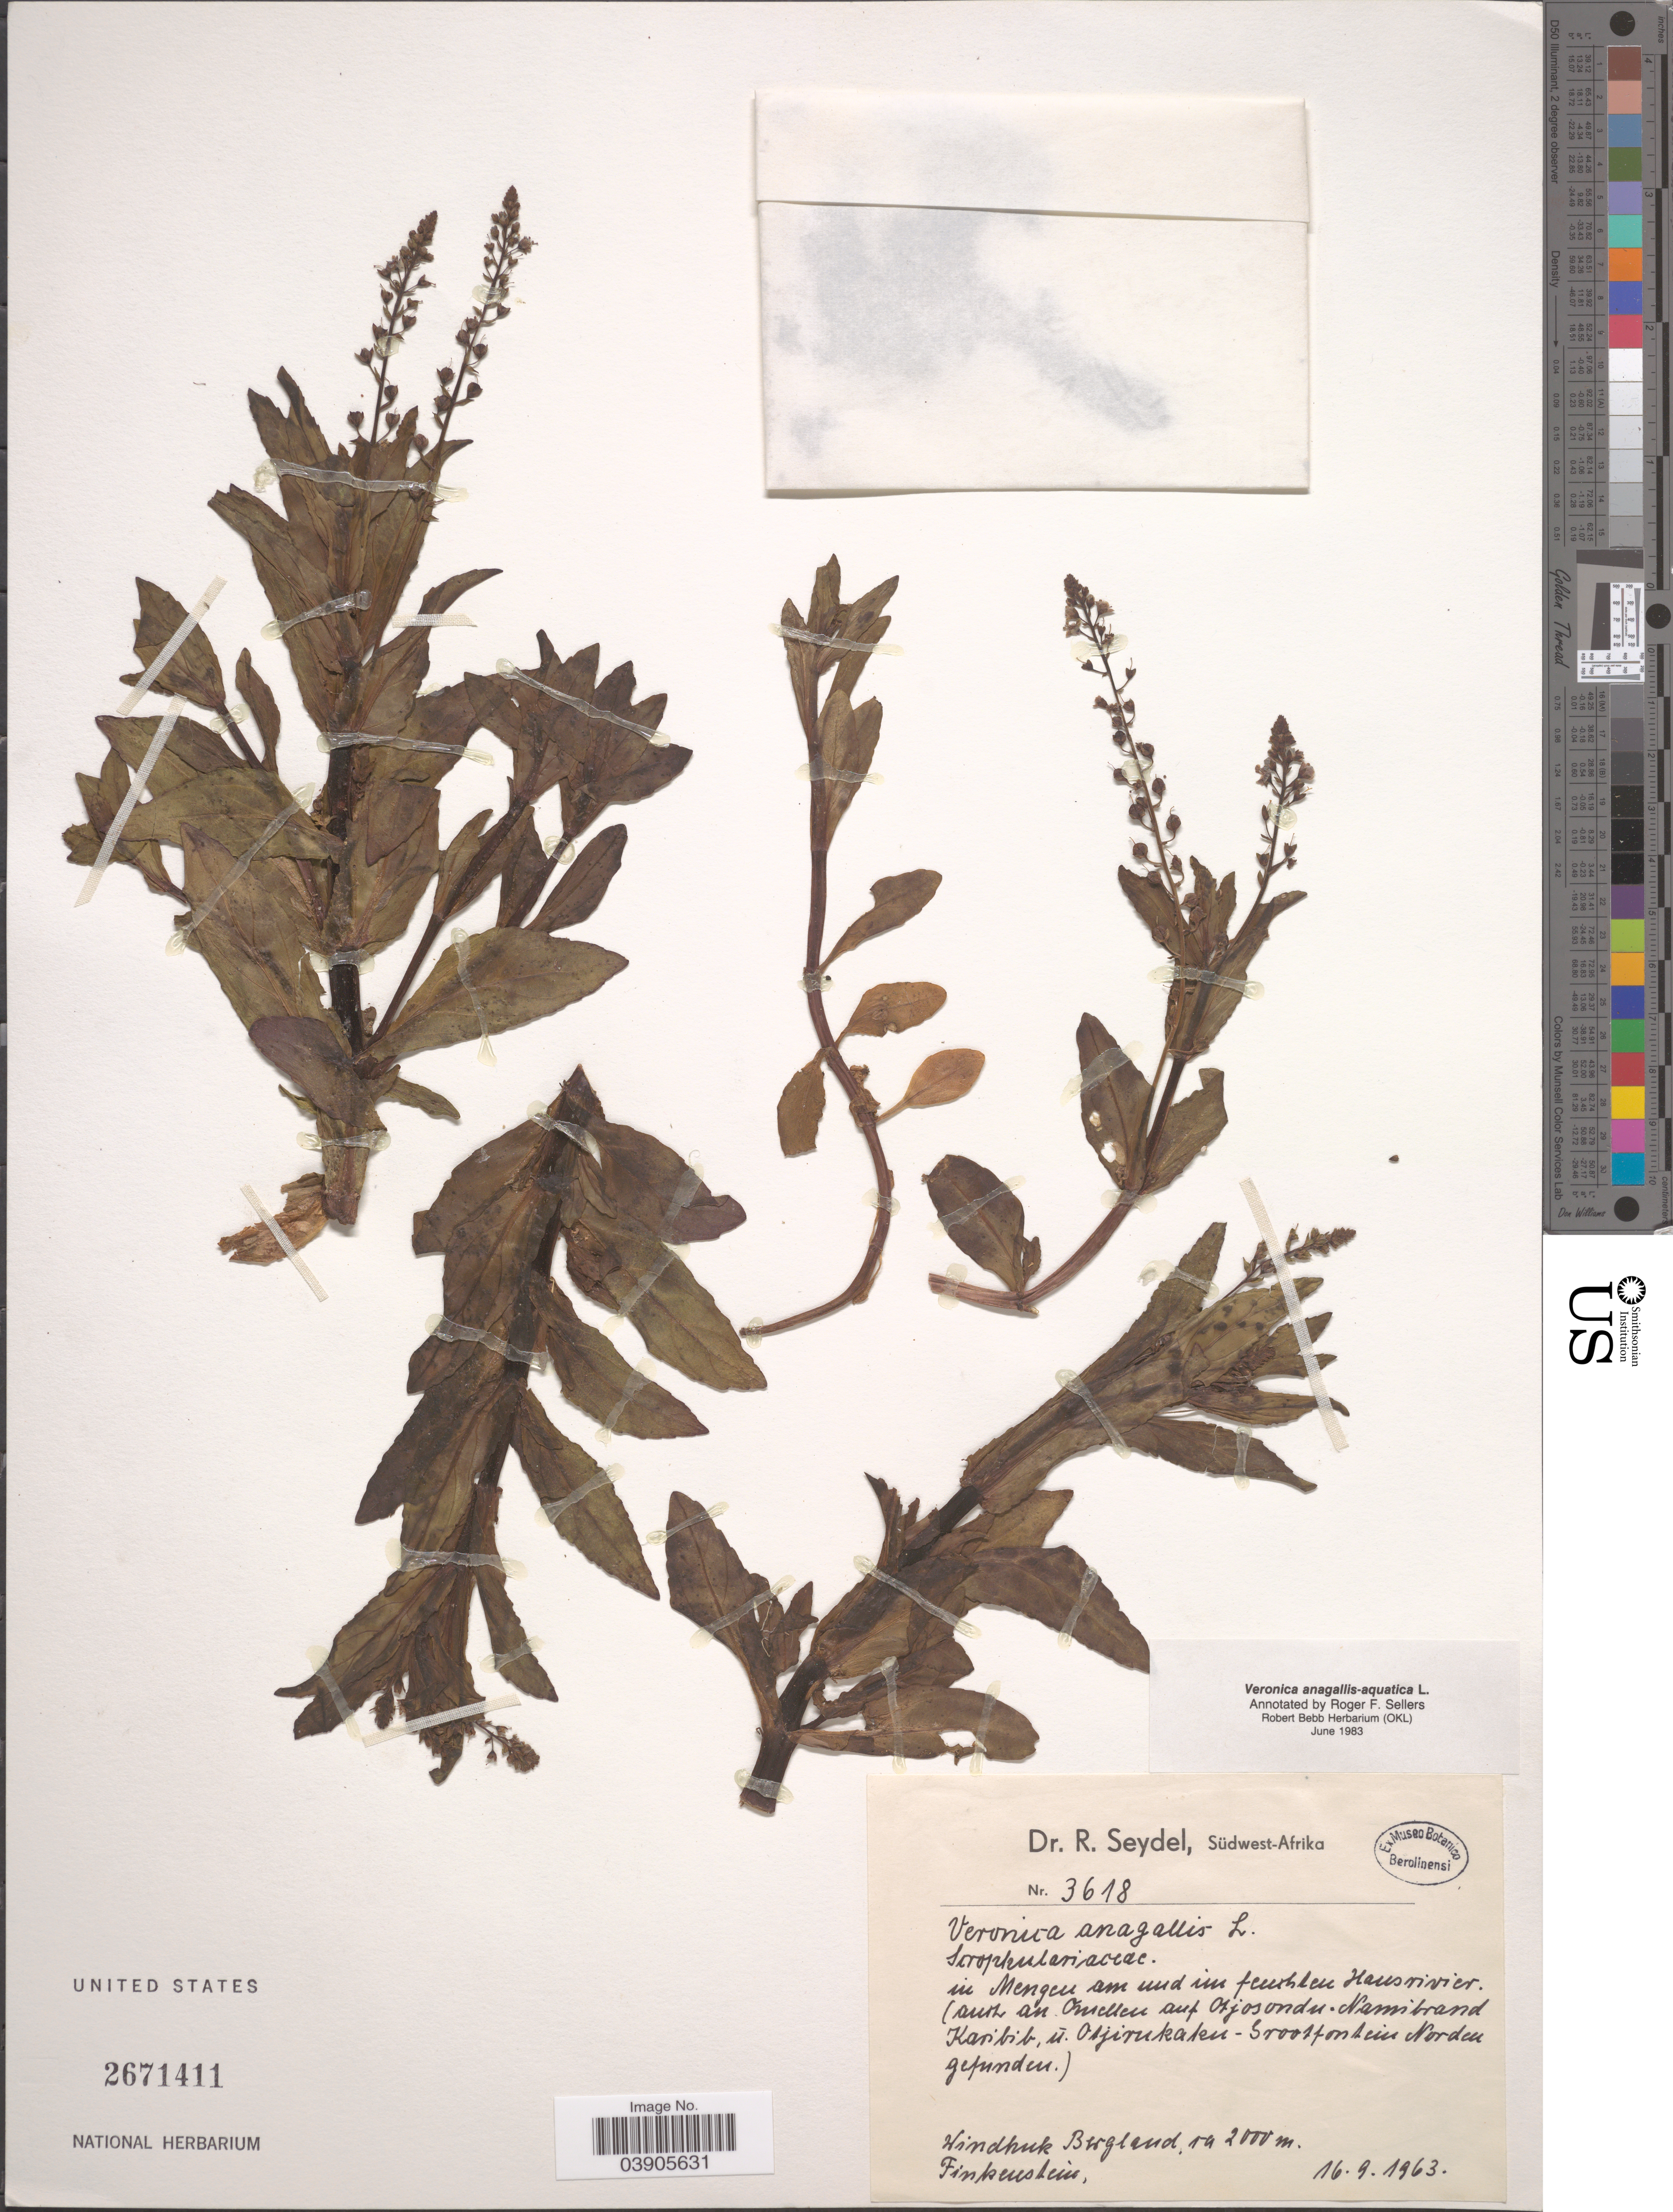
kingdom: Plantae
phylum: Tracheophyta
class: Magnoliopsida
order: Lamiales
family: Plantaginaceae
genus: Veronica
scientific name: Veronica anagallis-aquatica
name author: L.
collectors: R. Seydel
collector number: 3618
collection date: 1963-09-16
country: Namibia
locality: Südwest-Afrika. Windhuk Bergland. Finkenstein.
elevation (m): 2000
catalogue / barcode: US 2671411